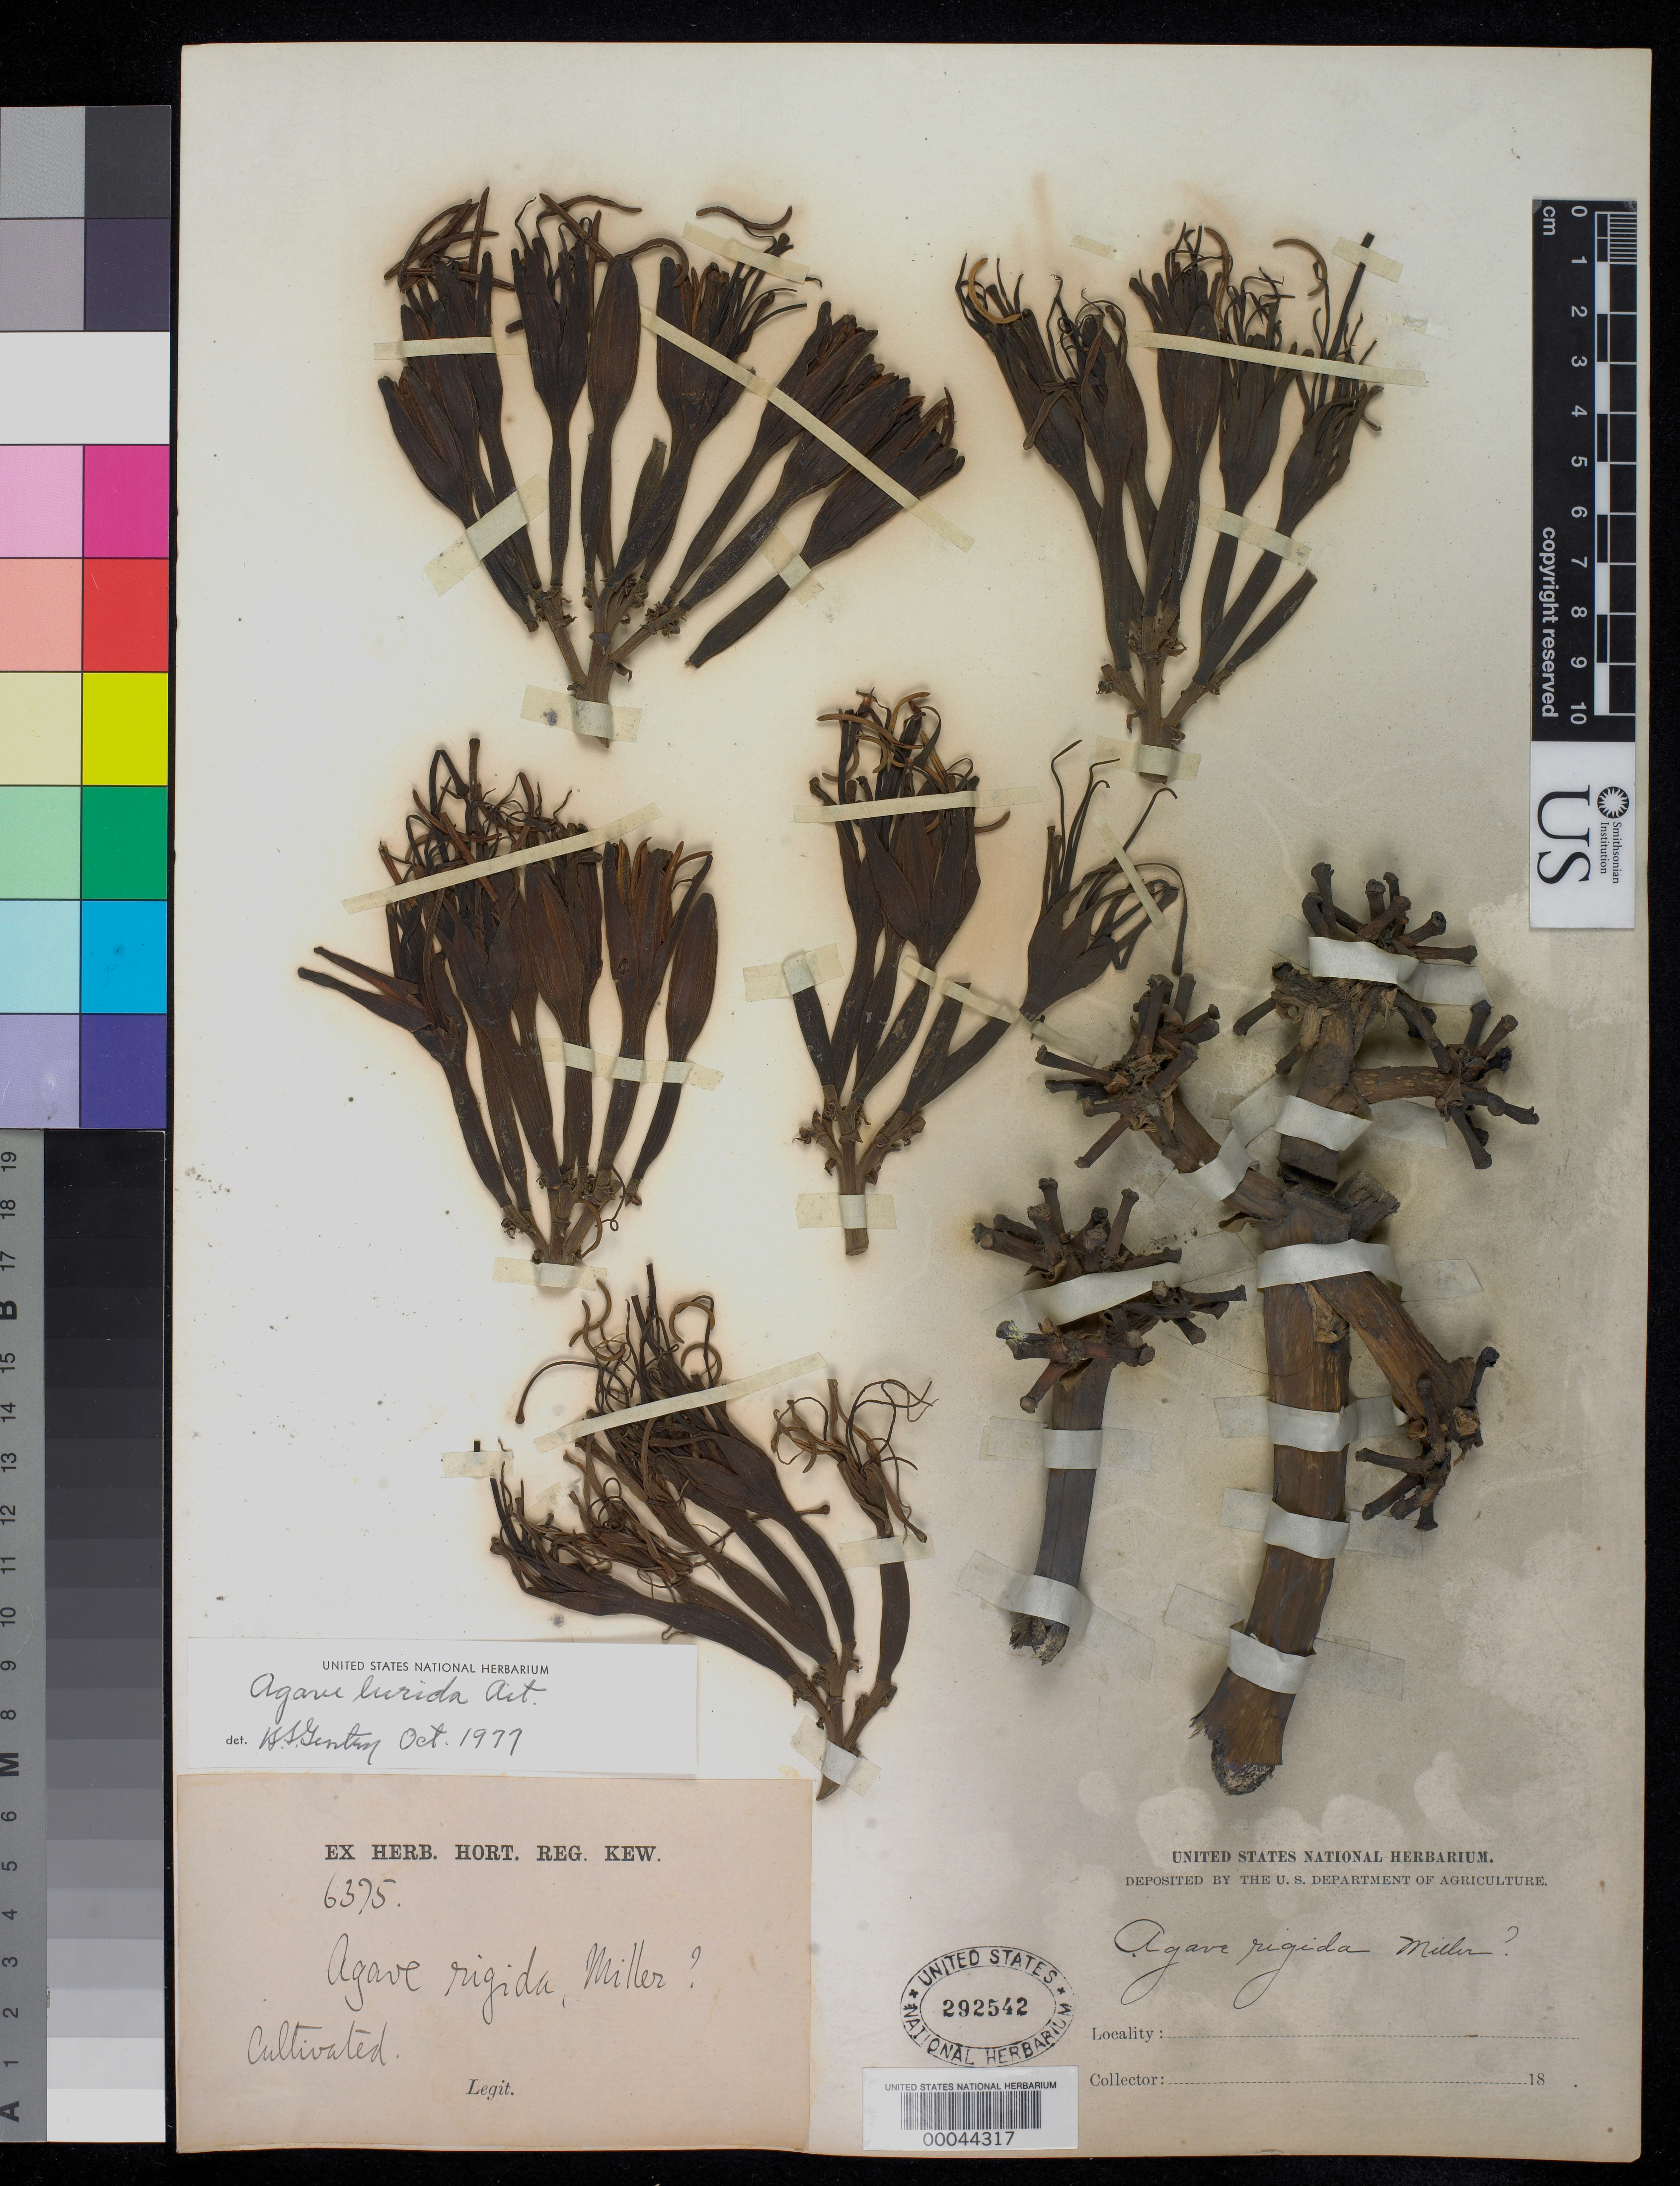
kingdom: Plantae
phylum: Tracheophyta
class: Liliopsida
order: Asparagales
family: Asparagaceae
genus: Agave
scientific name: Agave lurida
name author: Aiton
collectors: ex herb. Hort. Reg. Kew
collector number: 6375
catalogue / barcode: US 292542